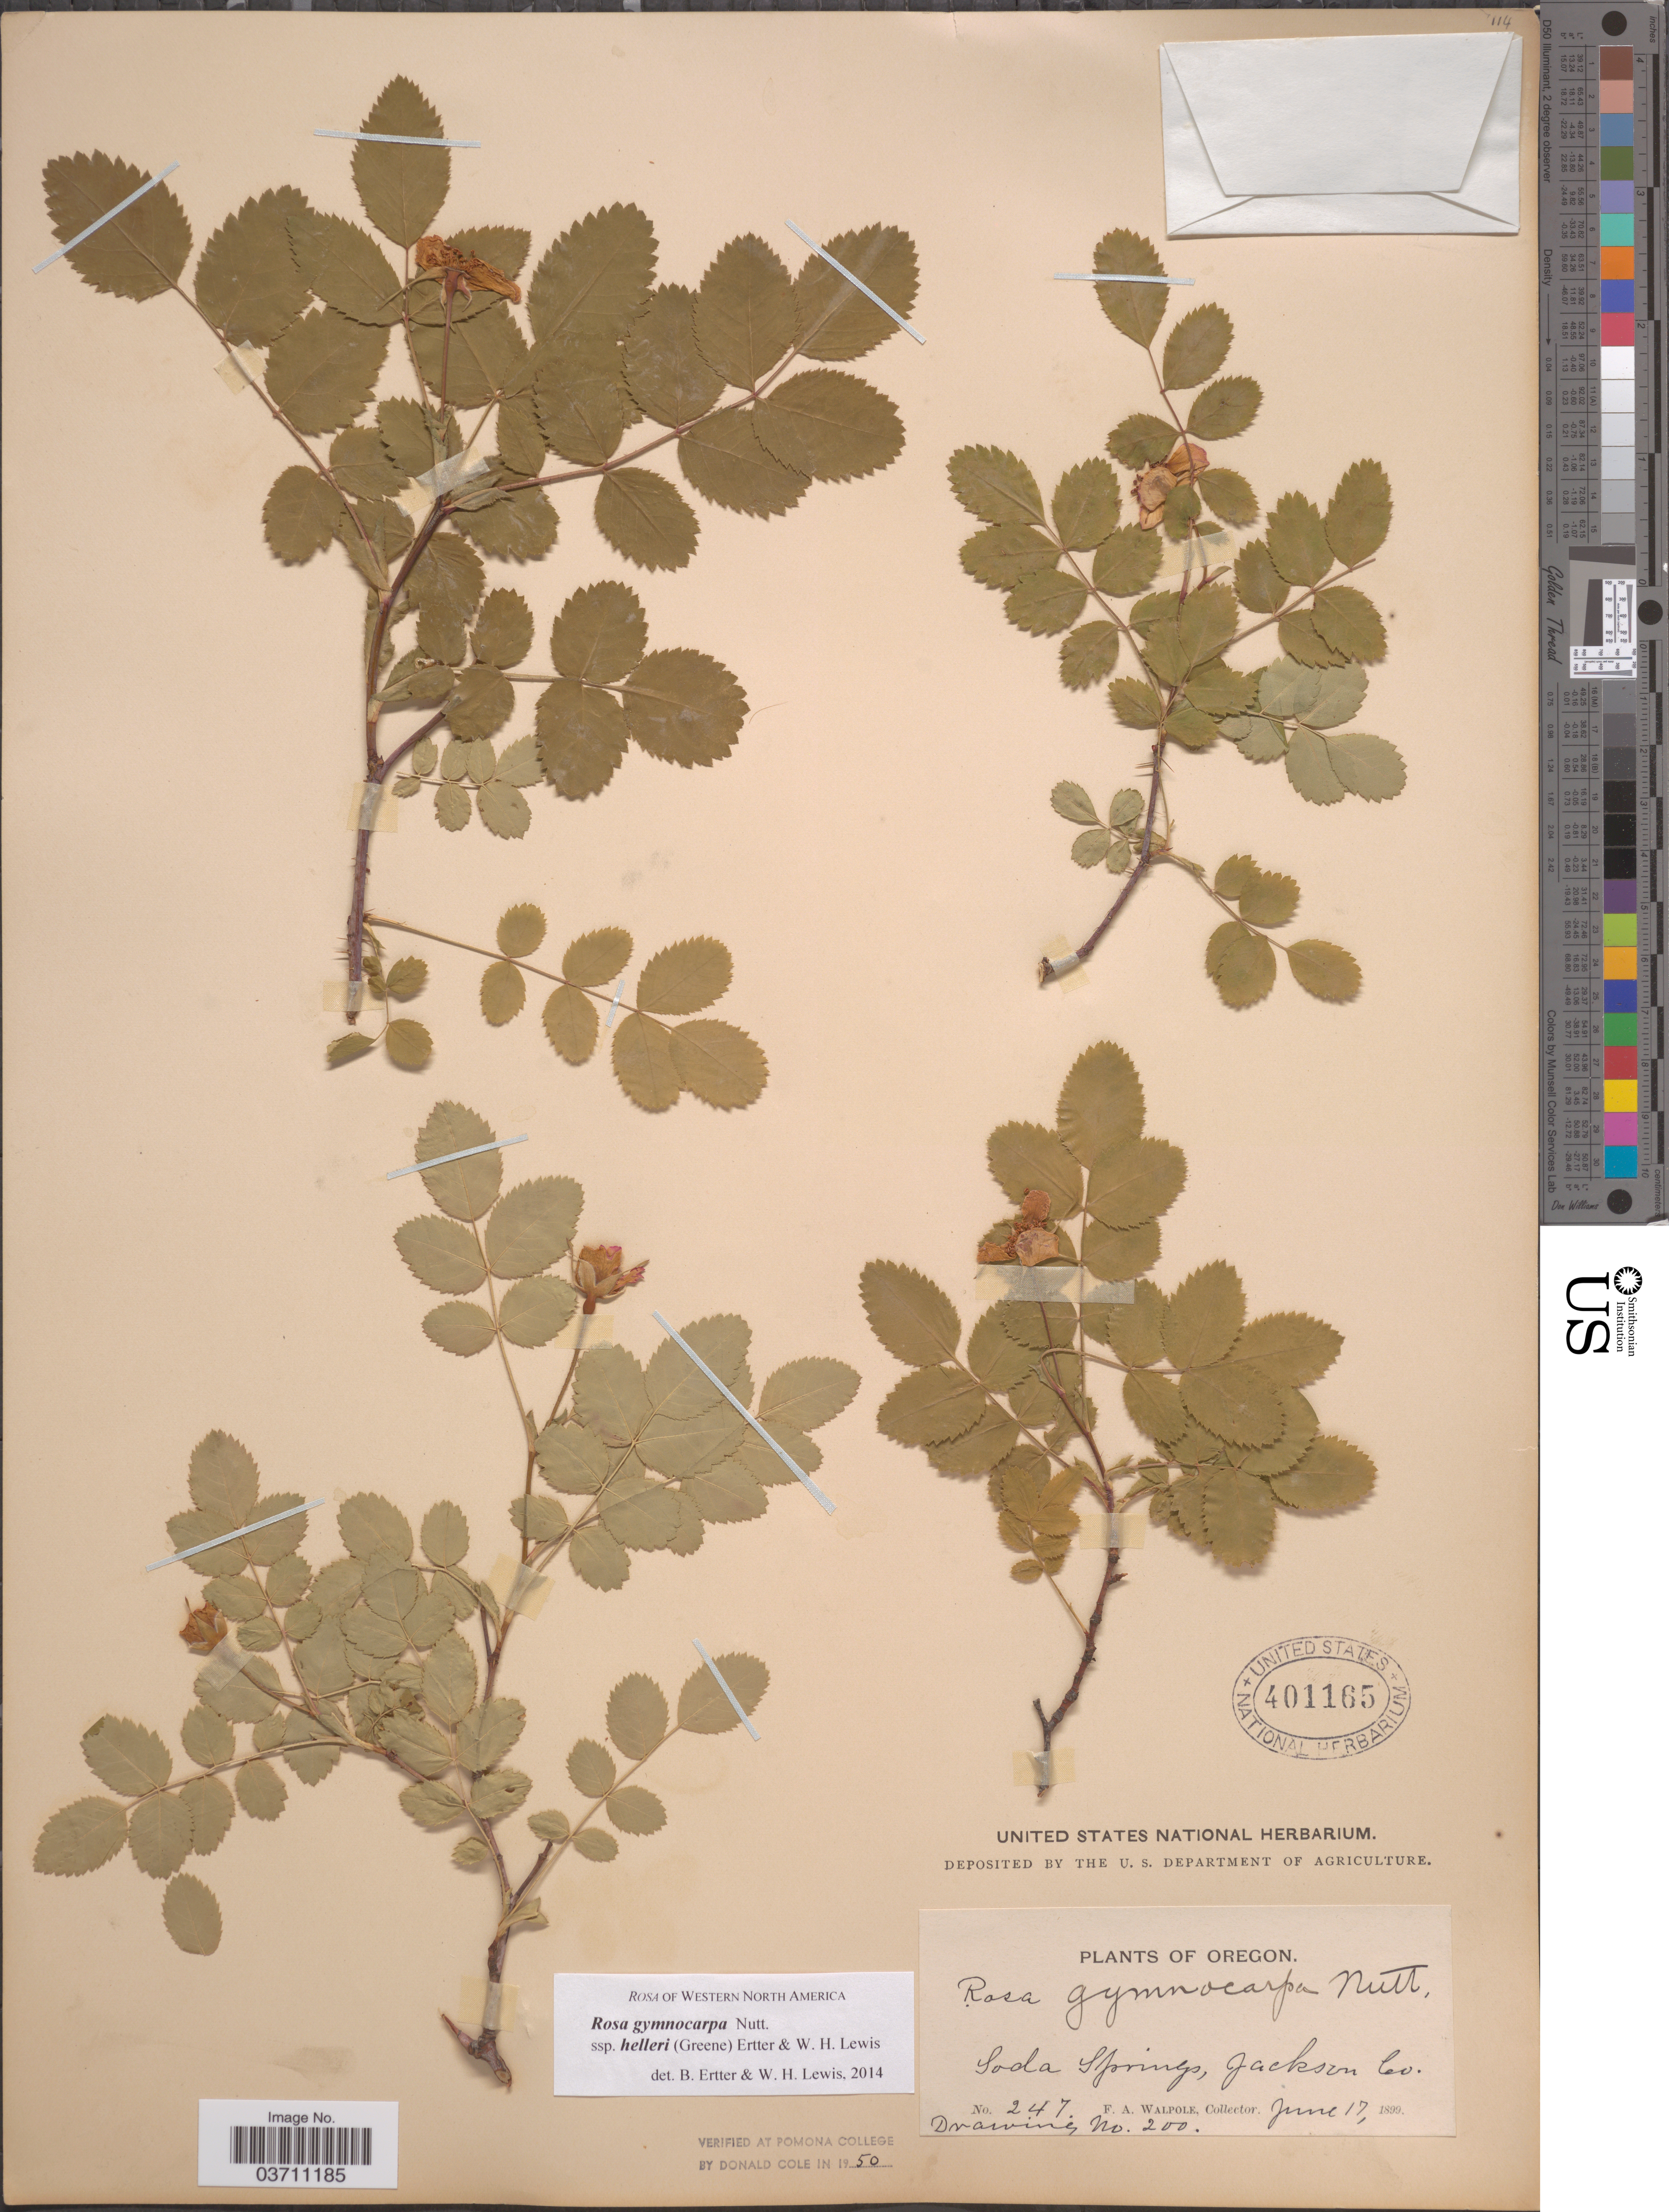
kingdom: Plantae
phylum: Tracheophyta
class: Magnoliopsida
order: Rosales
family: Rosaceae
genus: Rosa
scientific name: Rosa gymnocarpa subsp. helleri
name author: (Greene) Ertter & W.H. Lewis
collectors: F. Walpole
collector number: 247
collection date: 1899-06-17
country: United States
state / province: Oregon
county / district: Jackson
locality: Soda Springs, Jackson Co.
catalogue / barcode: US 401165